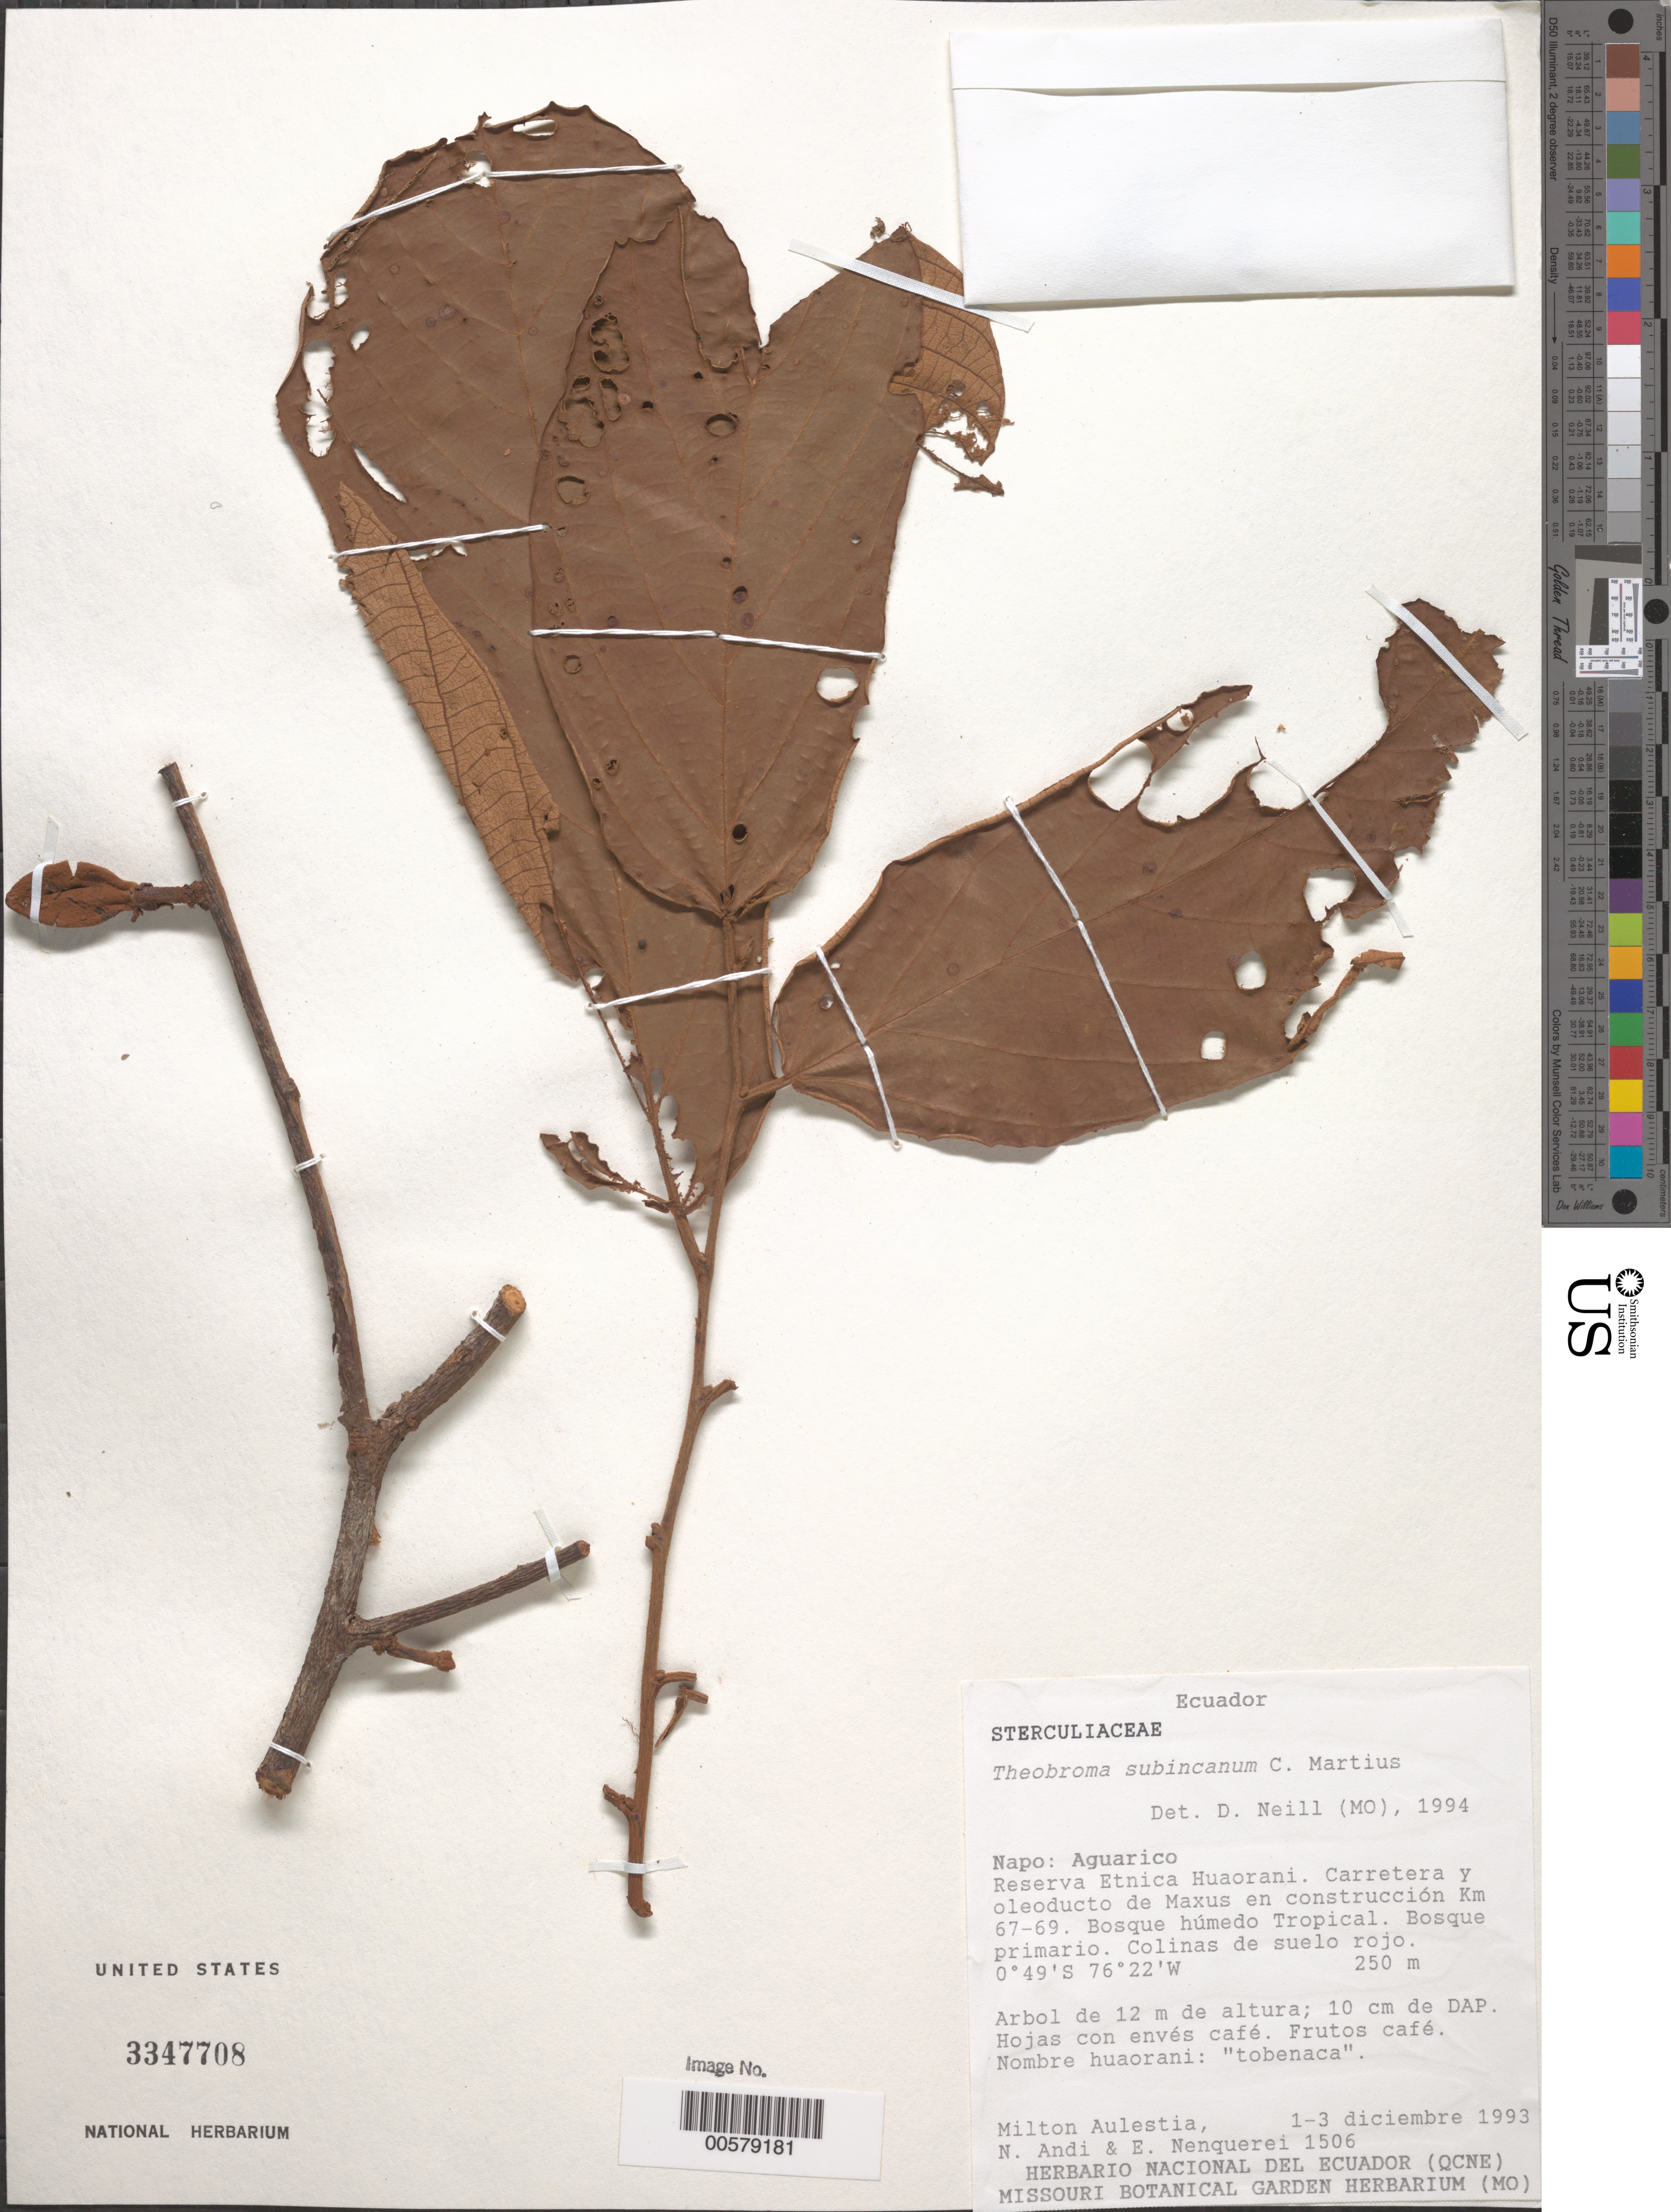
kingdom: Plantae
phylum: Tracheophyta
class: Magnoliopsida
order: Malvales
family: Malvaceae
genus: Theobroma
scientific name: Theobroma subincanum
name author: Mart.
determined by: Neill, David Alan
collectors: M. Aulestia, N. Andi & E. Nenquerei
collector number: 1506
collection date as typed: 01 Dec 1993 to 03 Dec 1993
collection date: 1993-12-01/1993-12-03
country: Ecuador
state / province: Napo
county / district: Aguarico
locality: AguaRico Reserva Etnica Huaorani, Carretera y oleoducto de Maxus en construcción, km 67-69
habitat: Bosque húmedo tropical, bosque primario, colinas de suelo rojo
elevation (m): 250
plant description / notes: Common name: Tobenaca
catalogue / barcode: US 3347708